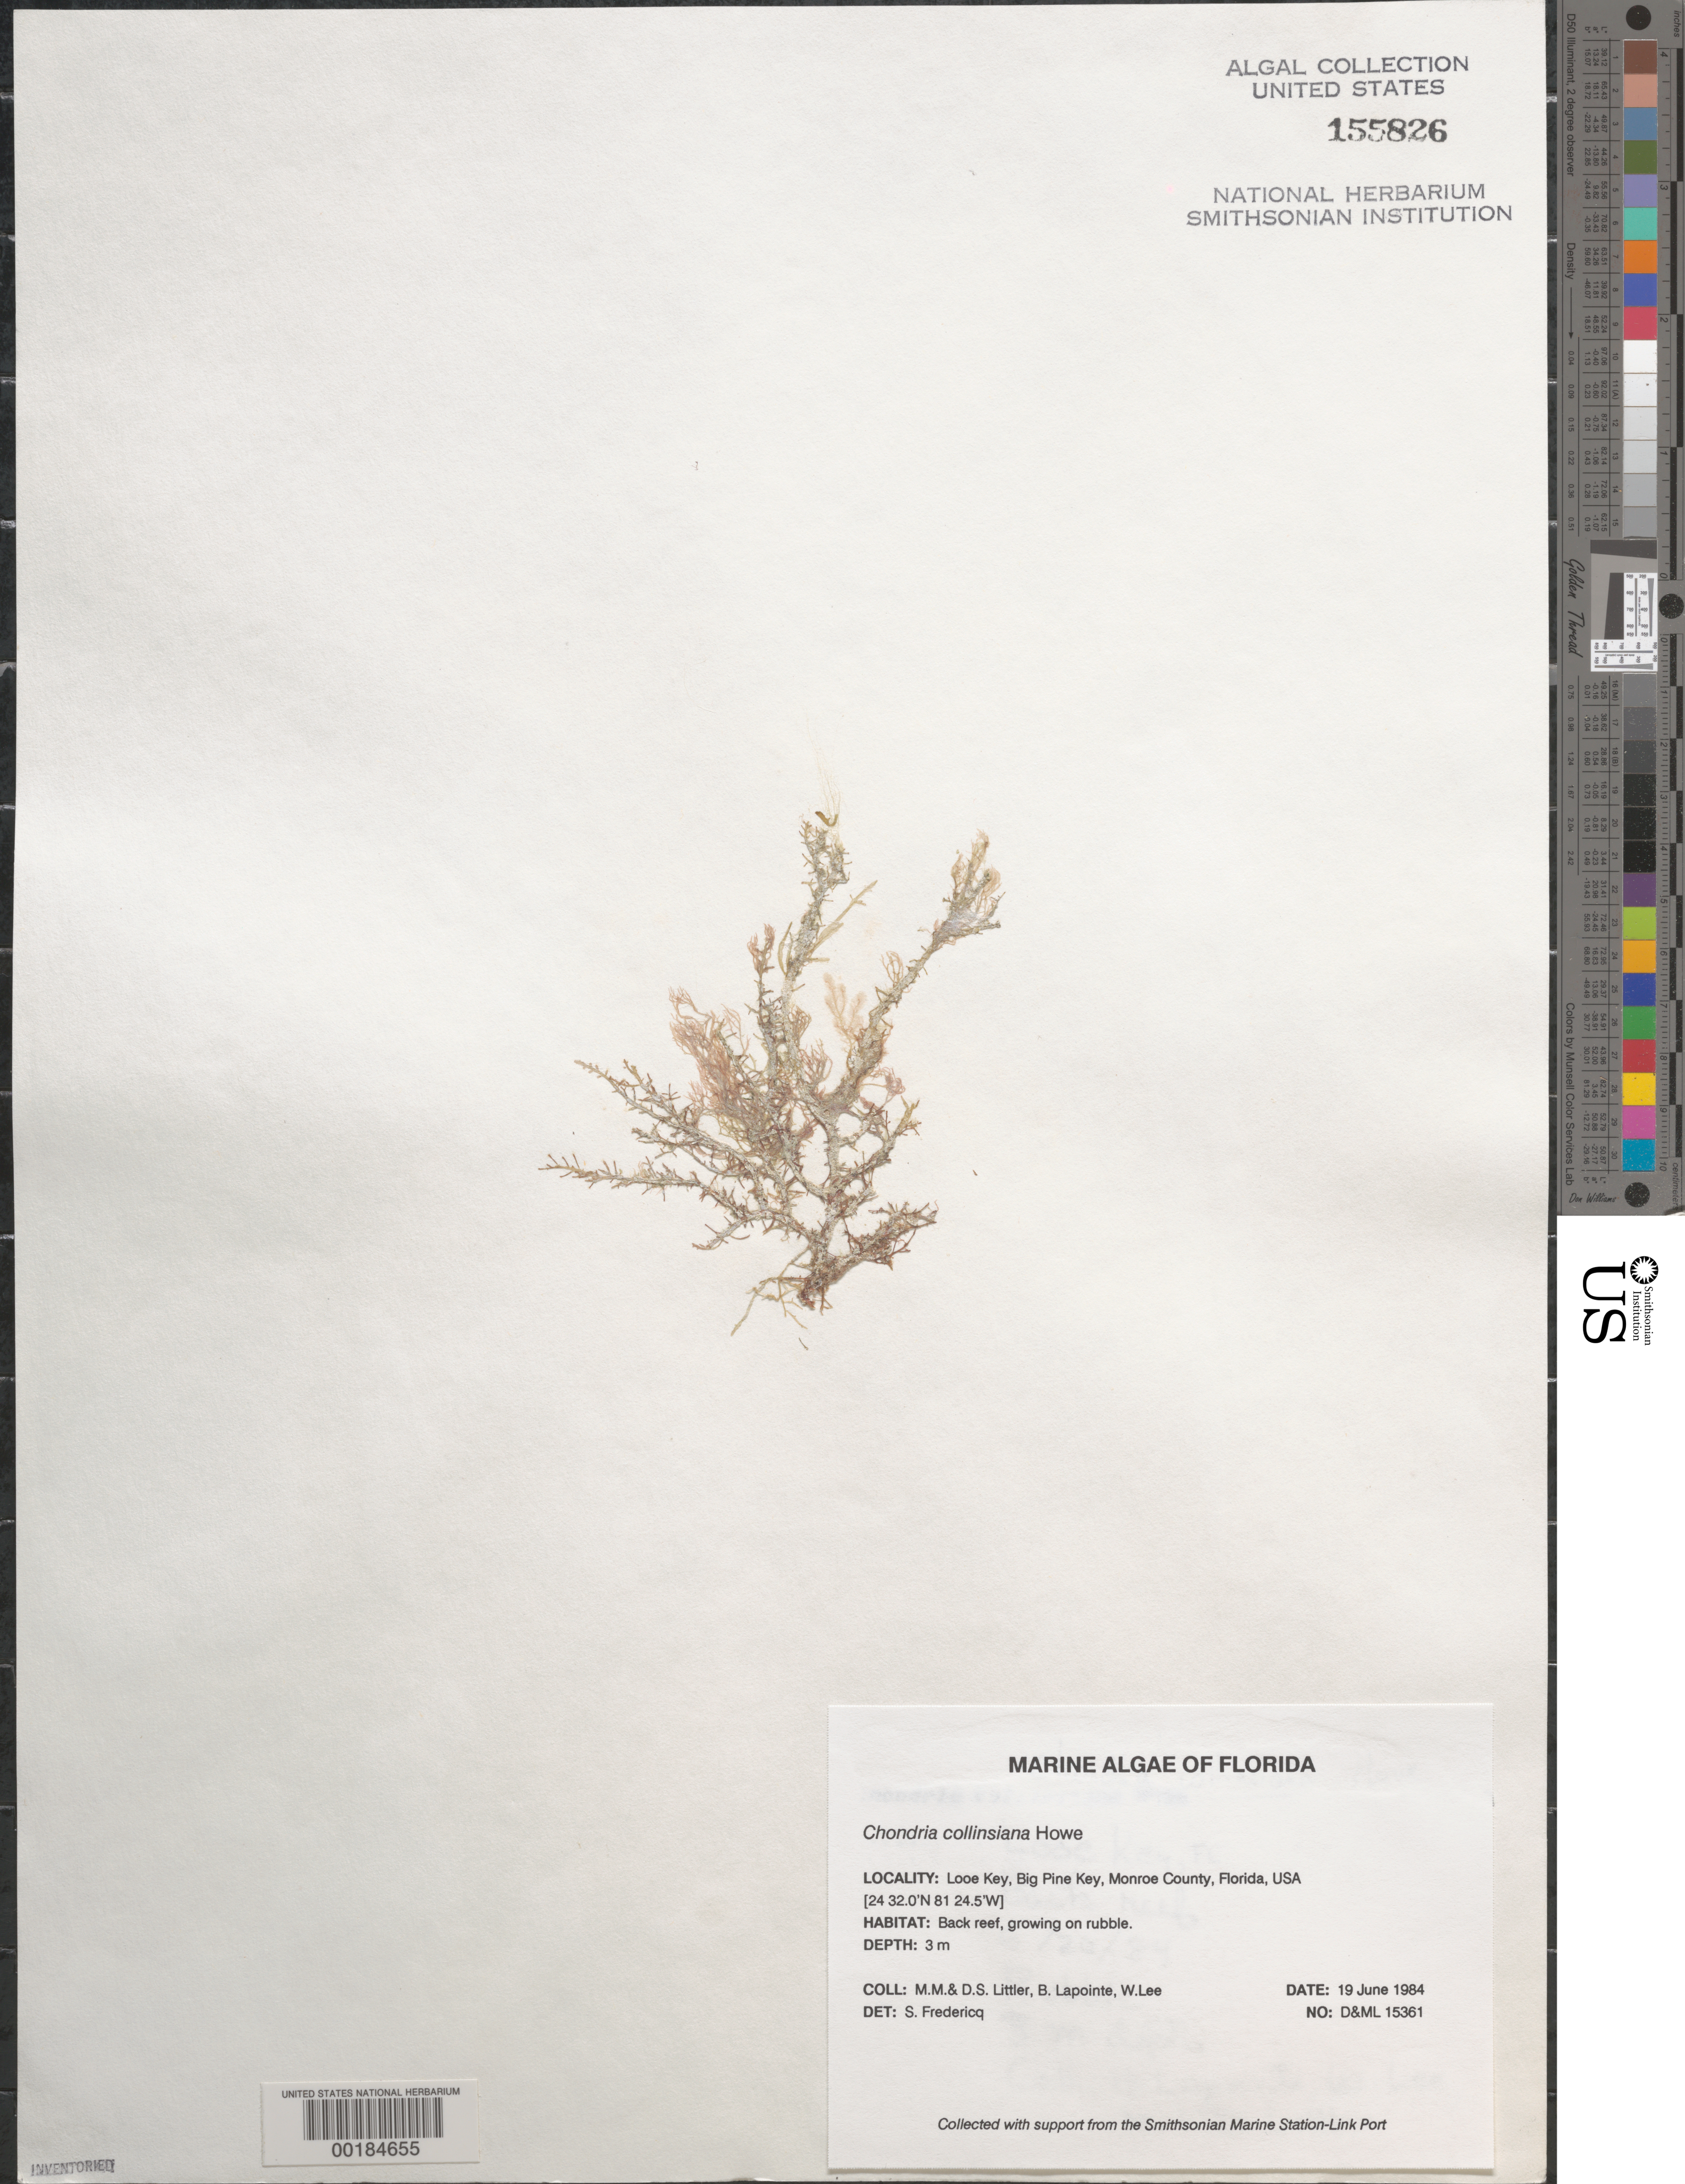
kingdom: Plantae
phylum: Rhodophyta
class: Florideophyceae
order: Ceramiales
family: Rhodomelaceae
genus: Chondria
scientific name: Chondria collinsiana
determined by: Fredericq, S.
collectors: M. M. Littler, D. S. Littler, B. Lapointe & W. Lee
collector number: D&ML 15361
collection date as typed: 19 Jul 1986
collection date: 1986-07-19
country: United States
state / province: Florida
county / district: Monroe County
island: Looe Key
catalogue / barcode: US 155826